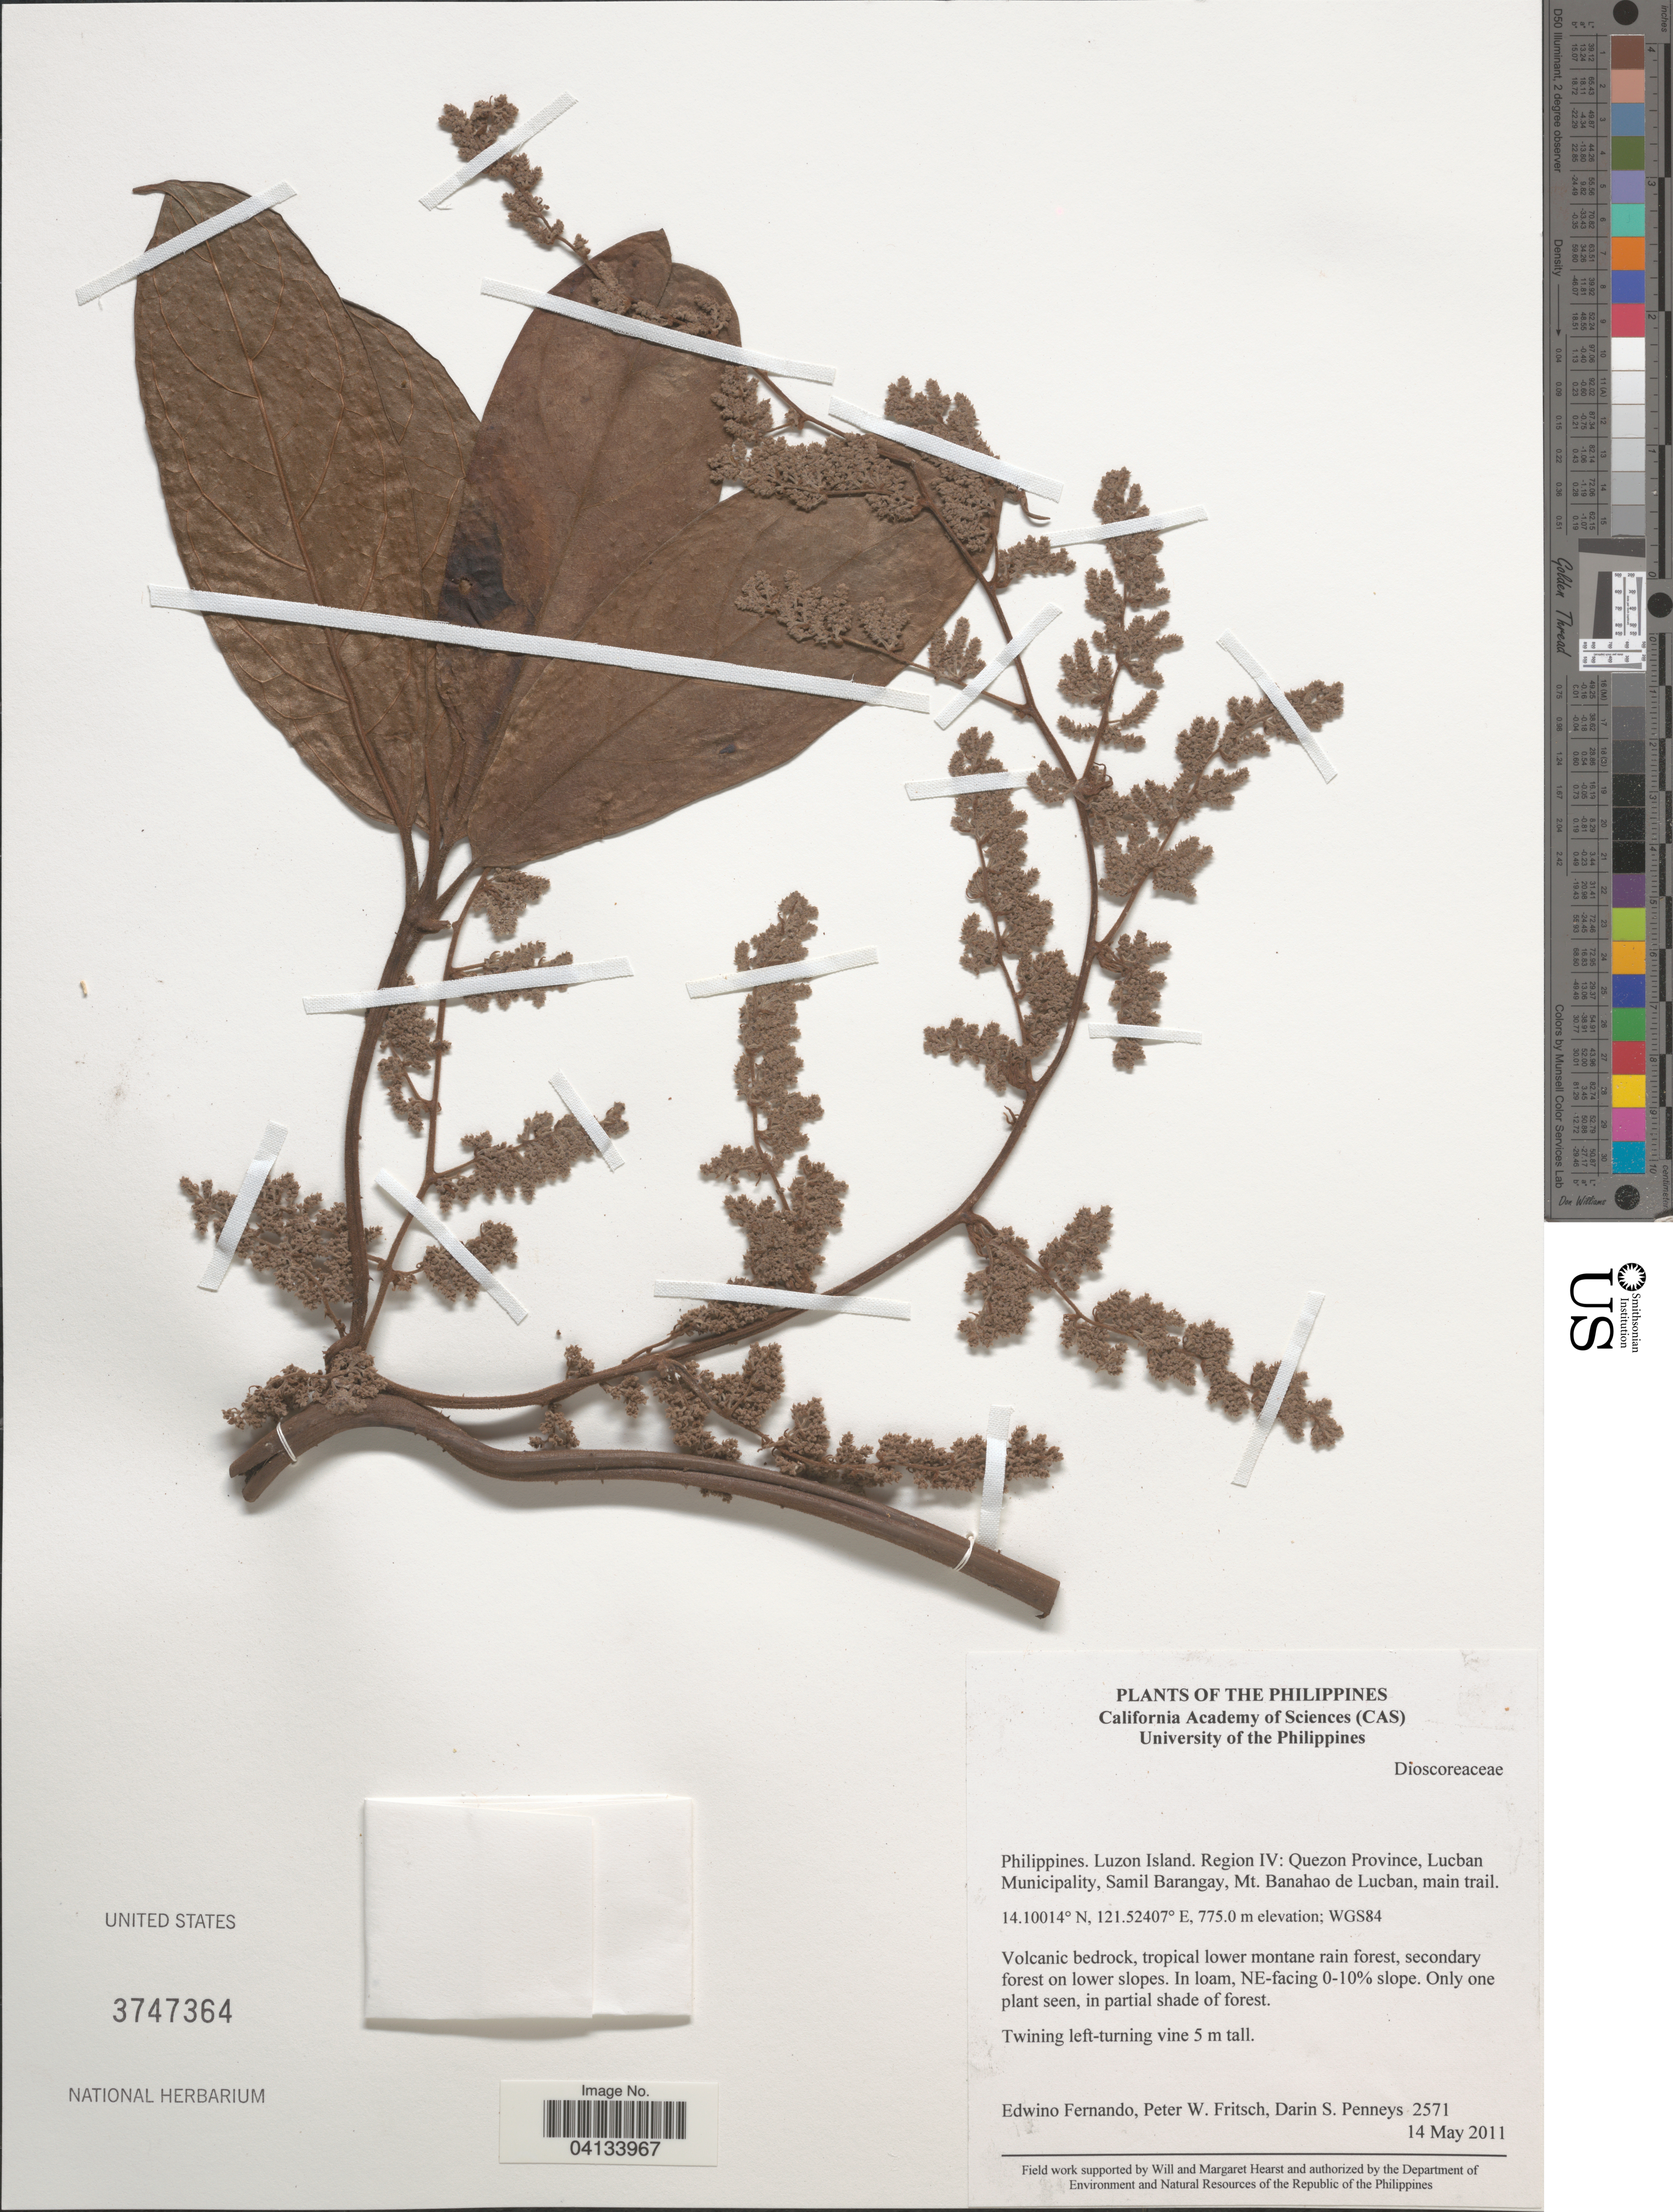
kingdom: Plantae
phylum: Tracheophyta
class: Liliopsida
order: Dioscoreales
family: Dioscoreaceae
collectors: E. S. Fernando, P. W. Fritsch & D. S. Penneys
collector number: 2571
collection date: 2011-05-14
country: Philippines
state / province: Calabarzon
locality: Luzon Island. Region IV: Quezon Province, Lucban Municipality, Samil Barangay, Mt. Banahao de Lucban, main trail. WGS84. NE-facing 0-10% slope.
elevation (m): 775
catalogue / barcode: US 3747364